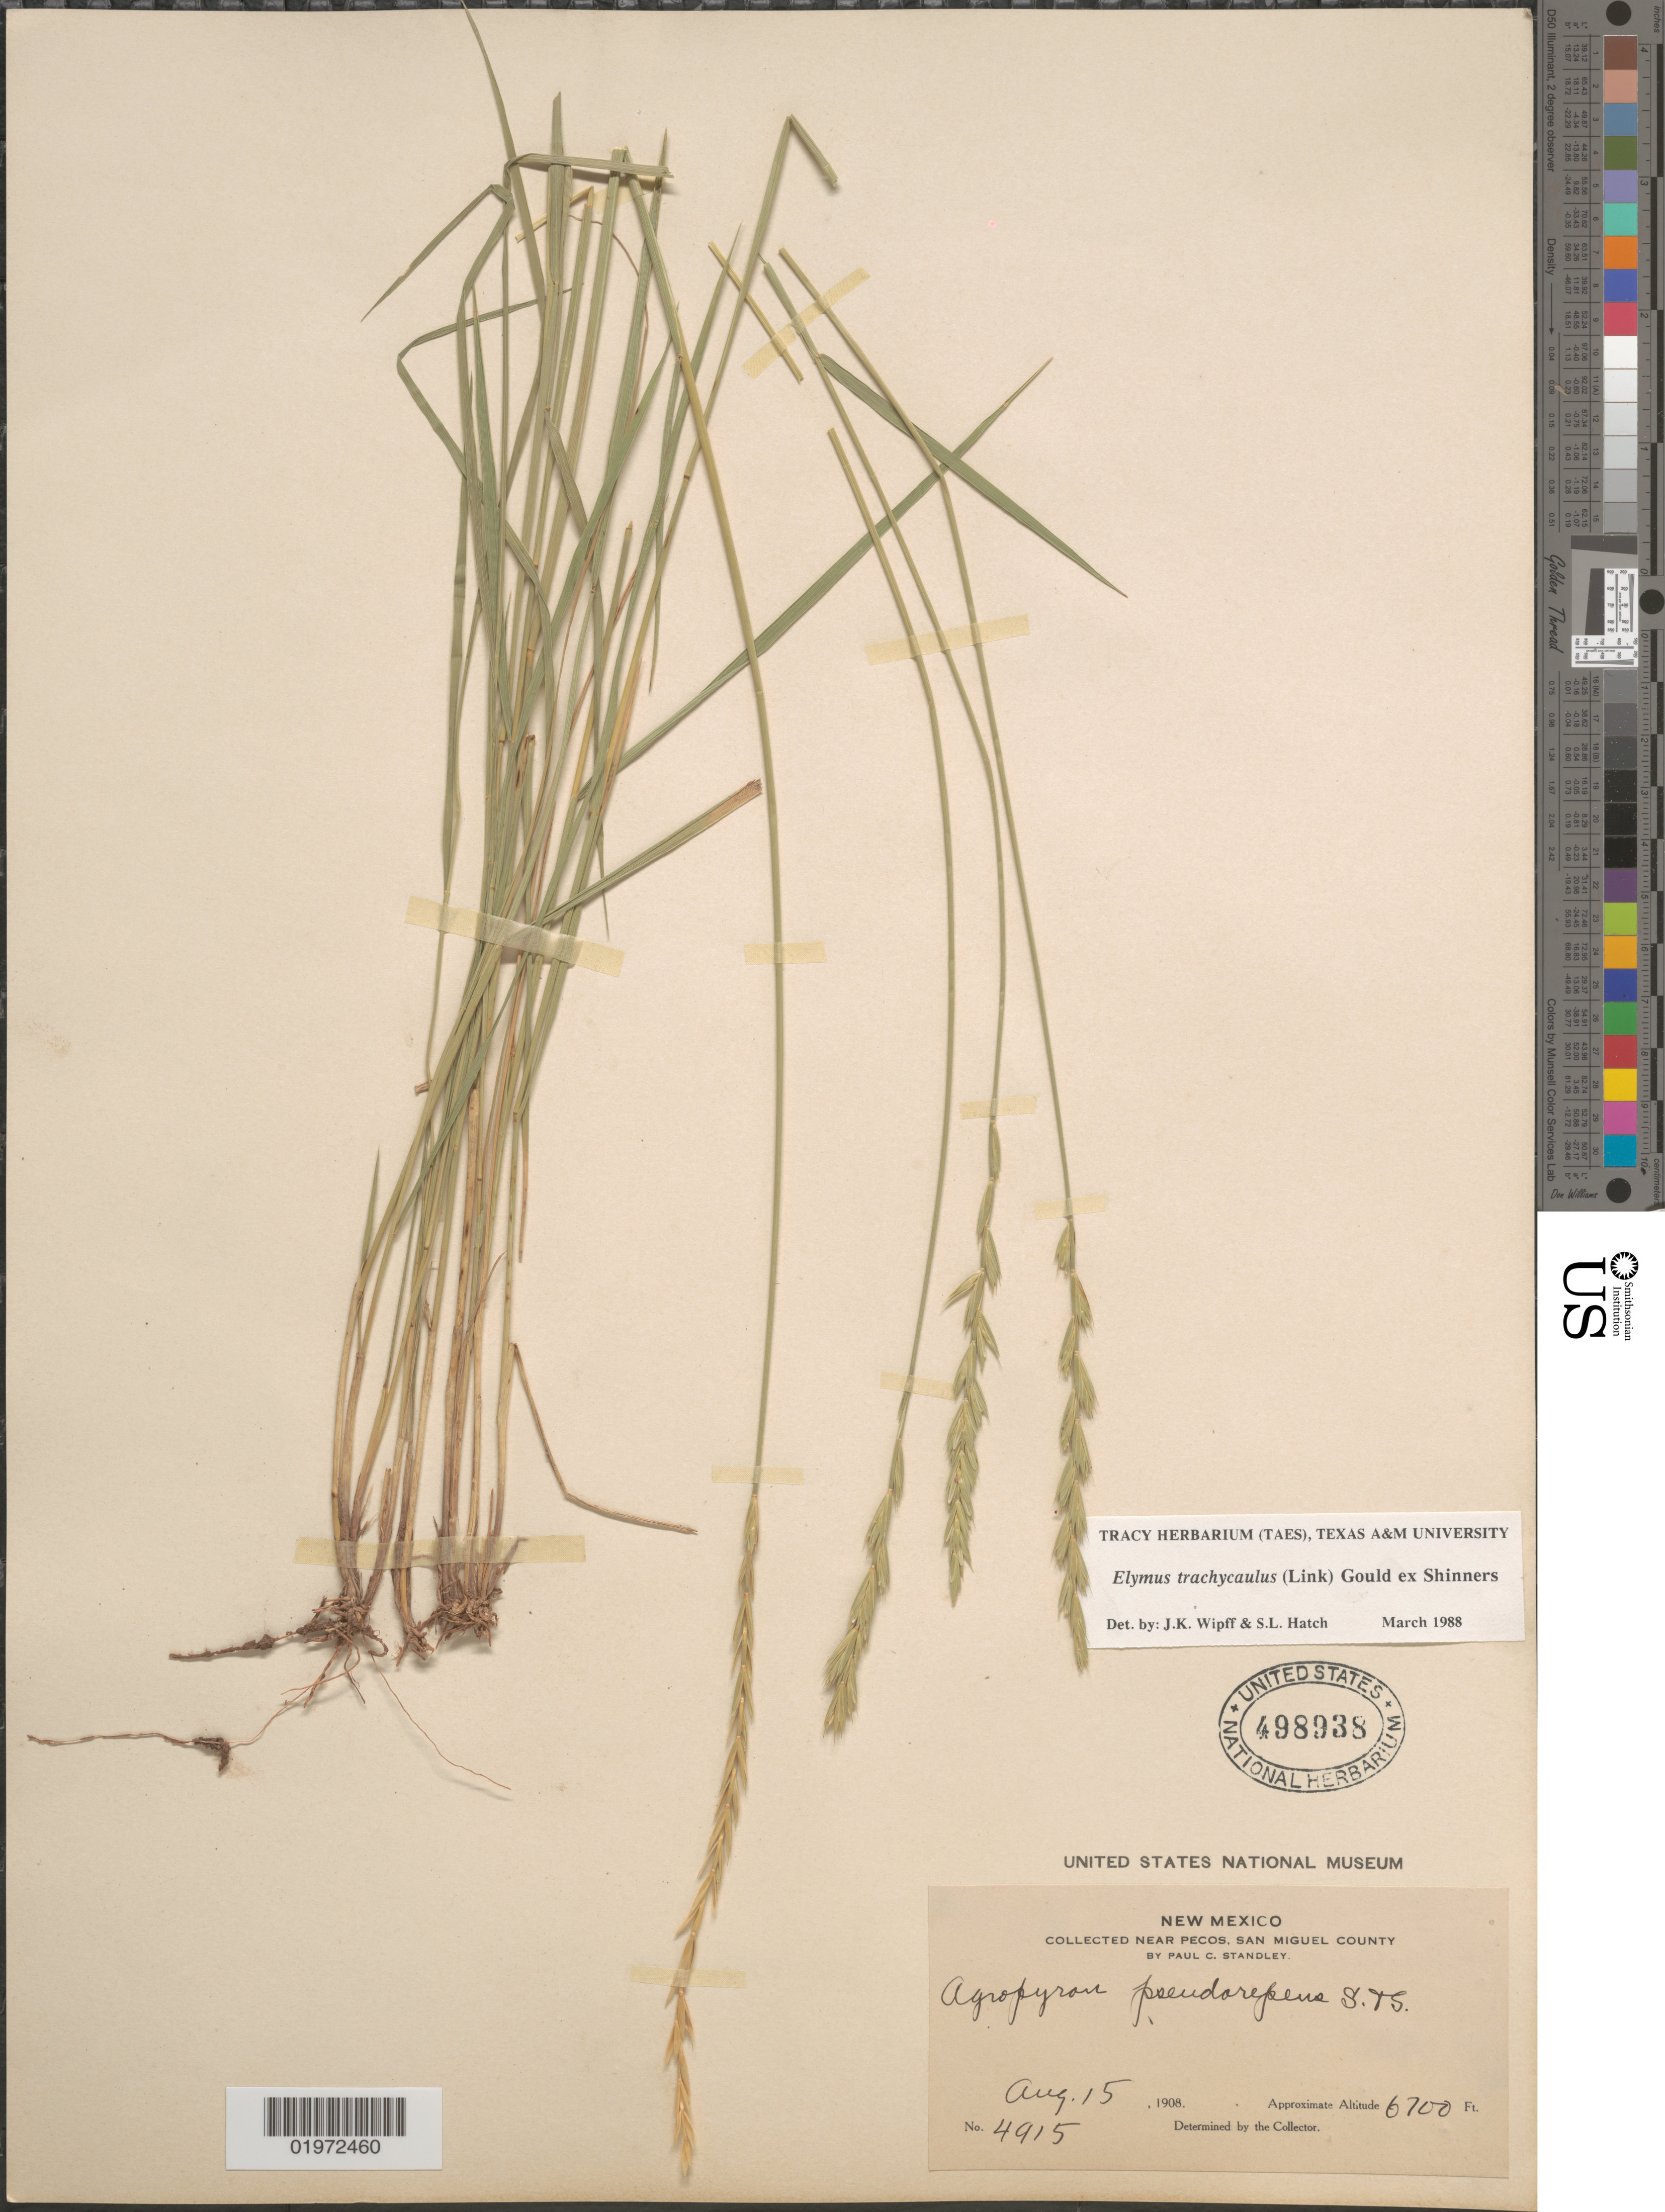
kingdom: Plantae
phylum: Tracheophyta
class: Liliopsida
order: Poales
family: Poaceae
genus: Elymus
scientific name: Elymus trachycaulus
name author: (Link) Gould ex Shinners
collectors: P. C. Standley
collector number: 4915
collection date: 1908-08-15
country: United States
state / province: New Mexico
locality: Near Pecos, San Miguel County.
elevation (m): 2042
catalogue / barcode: US 498938